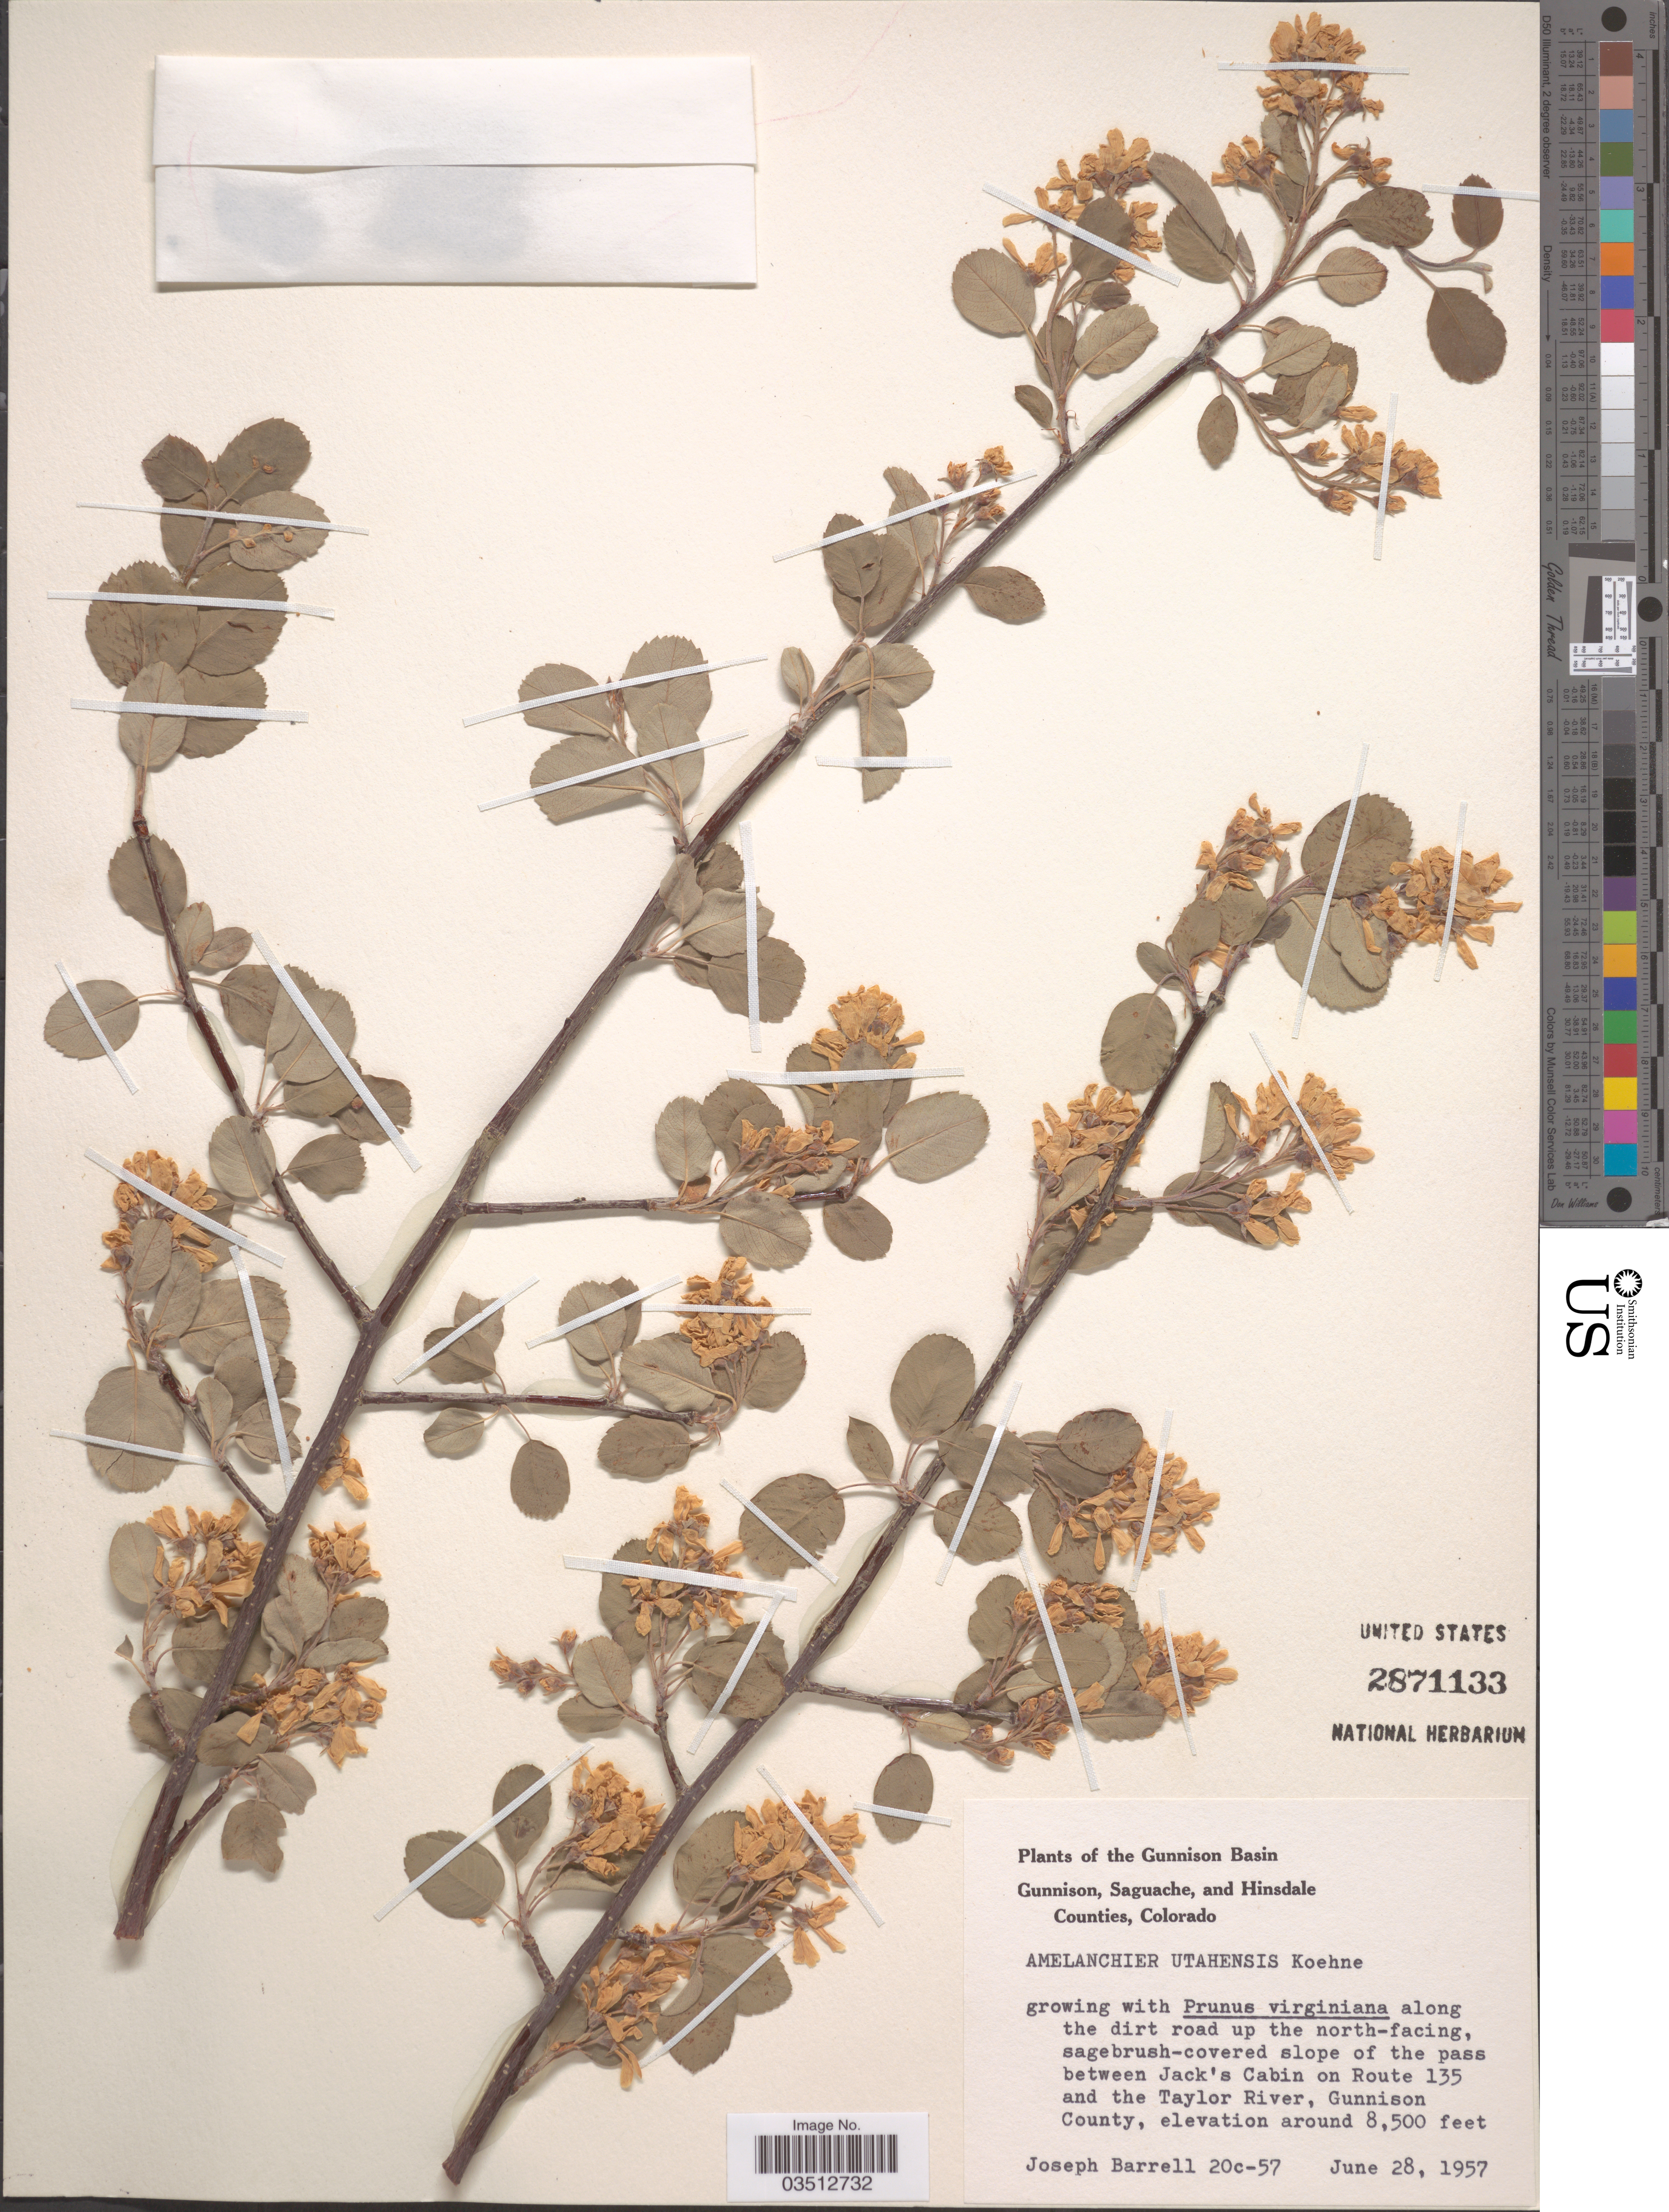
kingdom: Plantae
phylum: Tracheophyta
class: Magnoliopsida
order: Rosales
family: Rosaceae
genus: Amelanchier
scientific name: Amelanchier utahensis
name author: Koehne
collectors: J. Barrell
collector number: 20c-57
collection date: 1957-06-28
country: United States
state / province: Colorado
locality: The Gunnison Basin. Along the dirt road up the north-facing, sagebrush-covered slope of the pass between Jack's Cabin on Route 135 and the Taylor River, Gunnison County.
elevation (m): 2591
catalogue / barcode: US 2871133